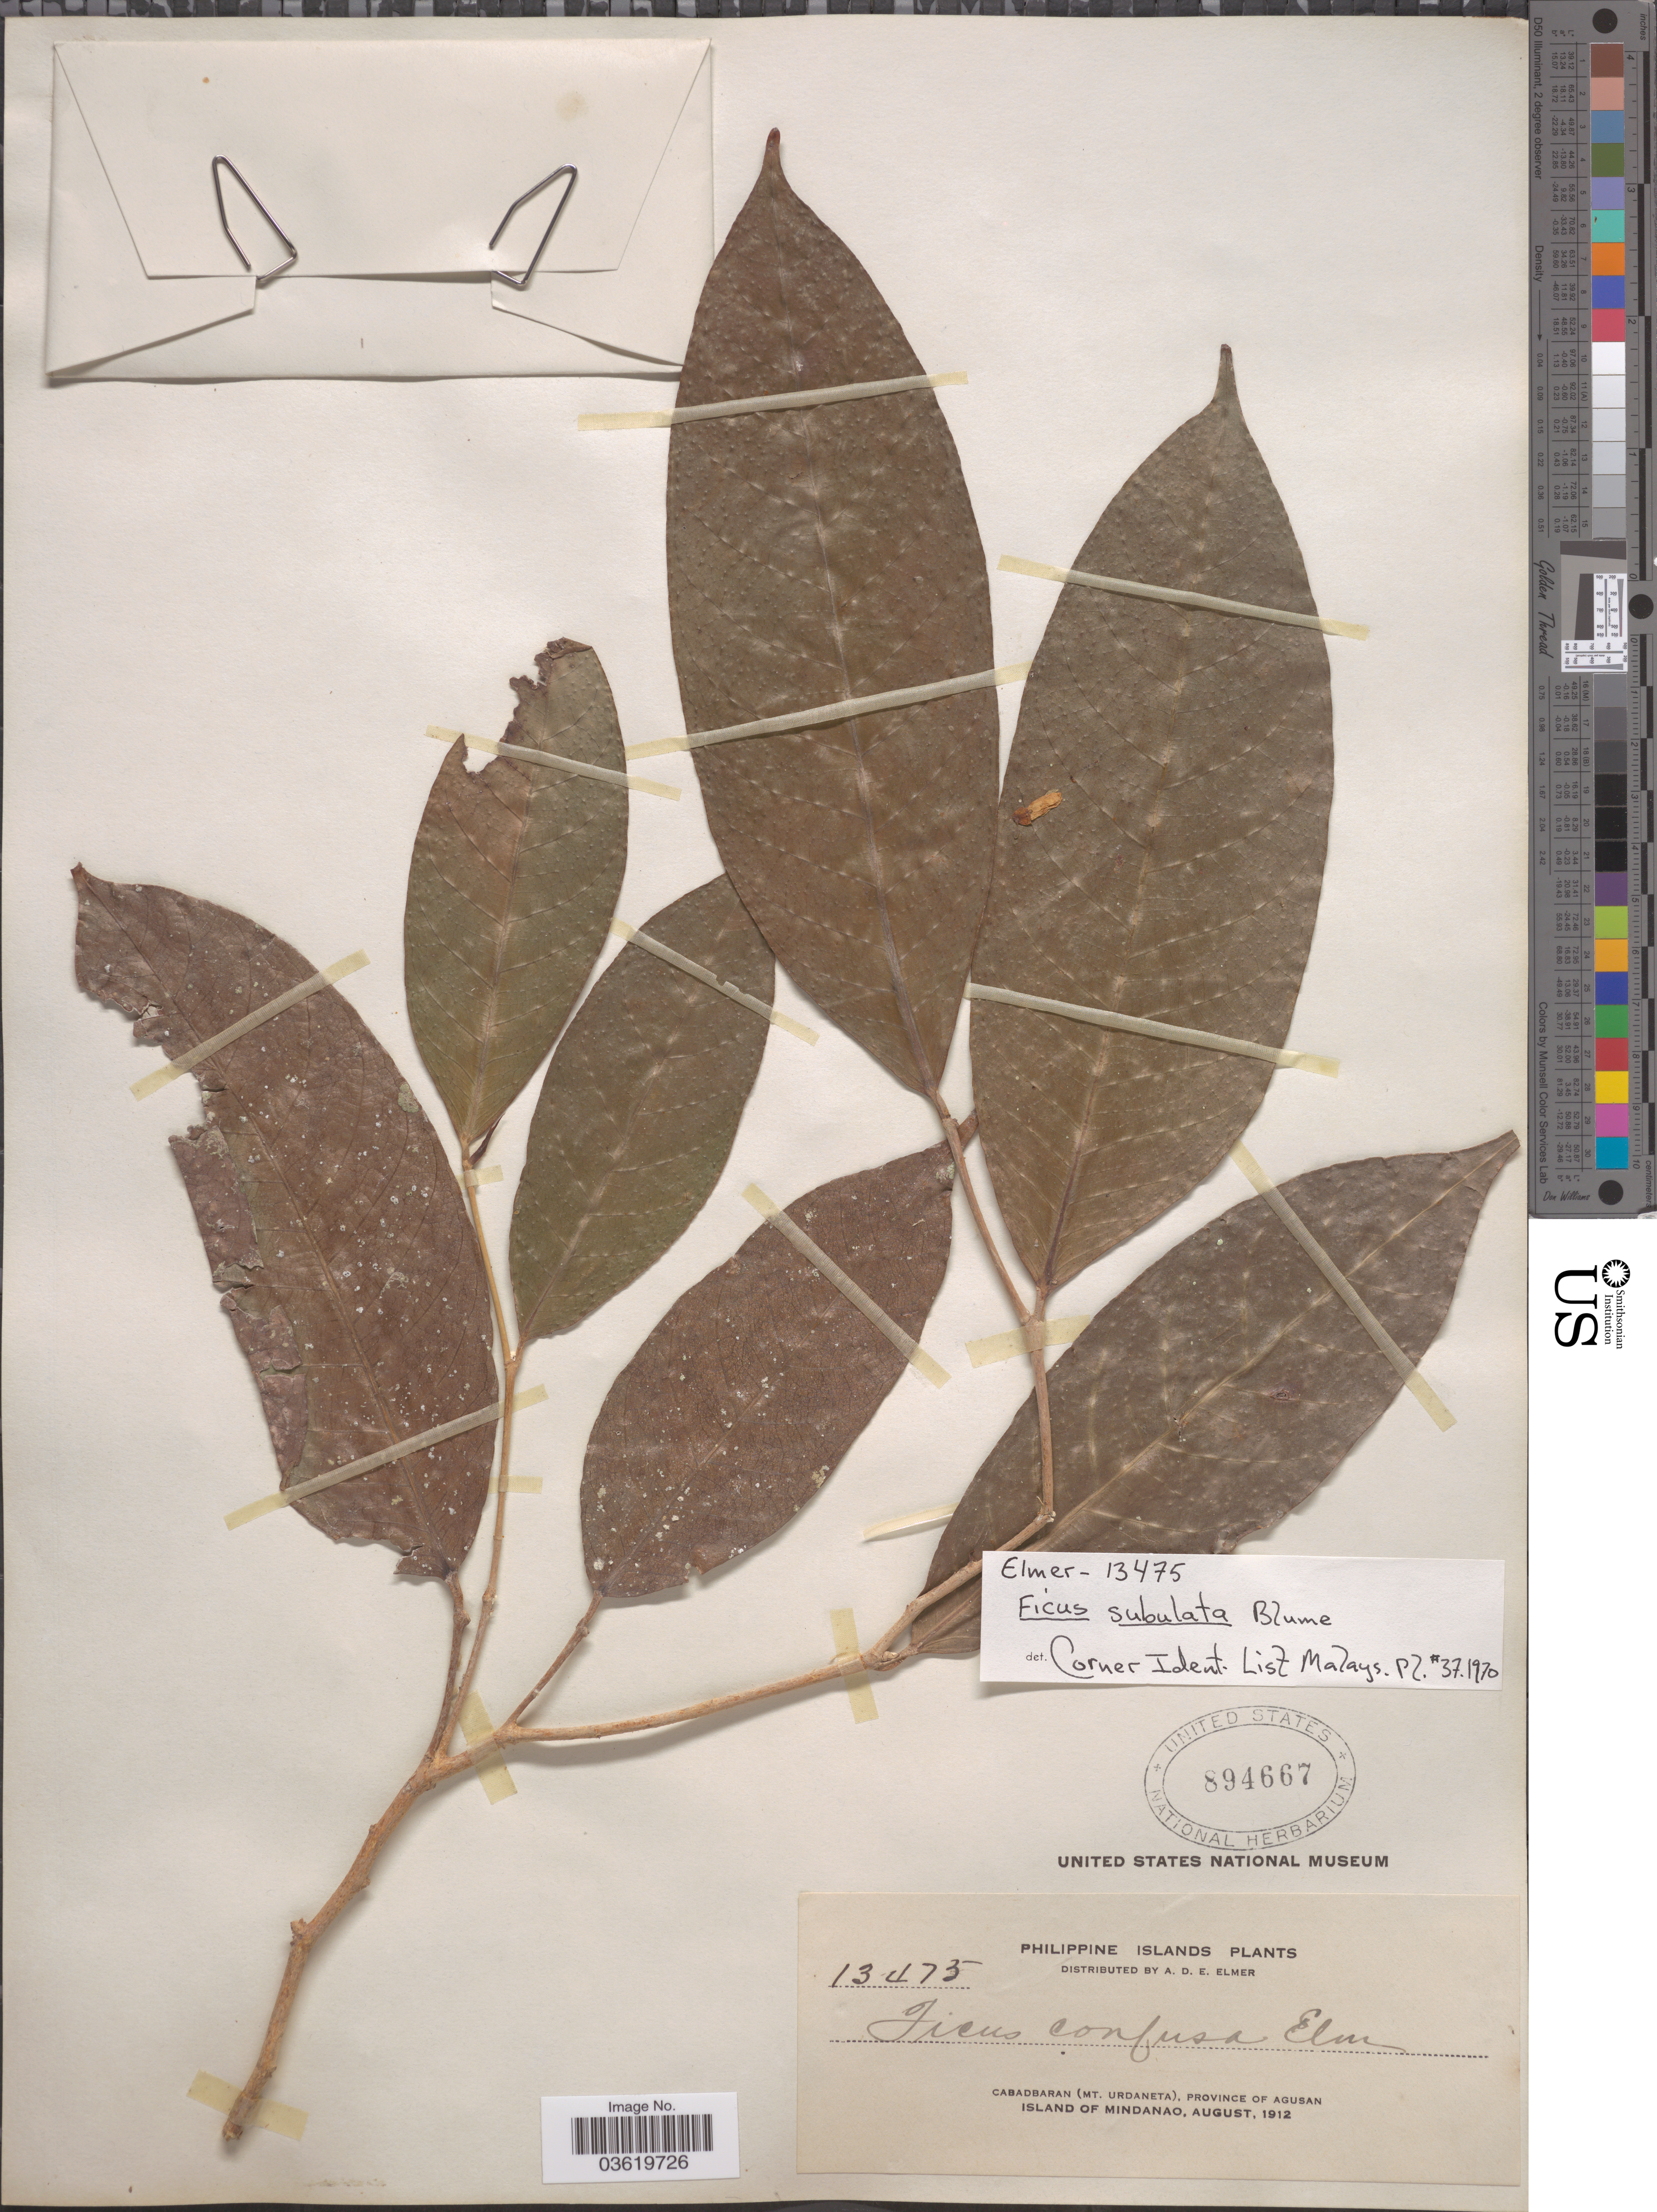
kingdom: Plantae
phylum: Tracheophyta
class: Magnoliopsida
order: Rosales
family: Moraceae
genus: Ficus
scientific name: Ficus subulata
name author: Blume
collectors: A. D. E. Elmer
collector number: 13473*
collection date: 1912-08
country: Philippines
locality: Philippine Islands. Cabadbaran (Mt. Urdaneta), Province of Agusan. Island of Mindanao.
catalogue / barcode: US 894667